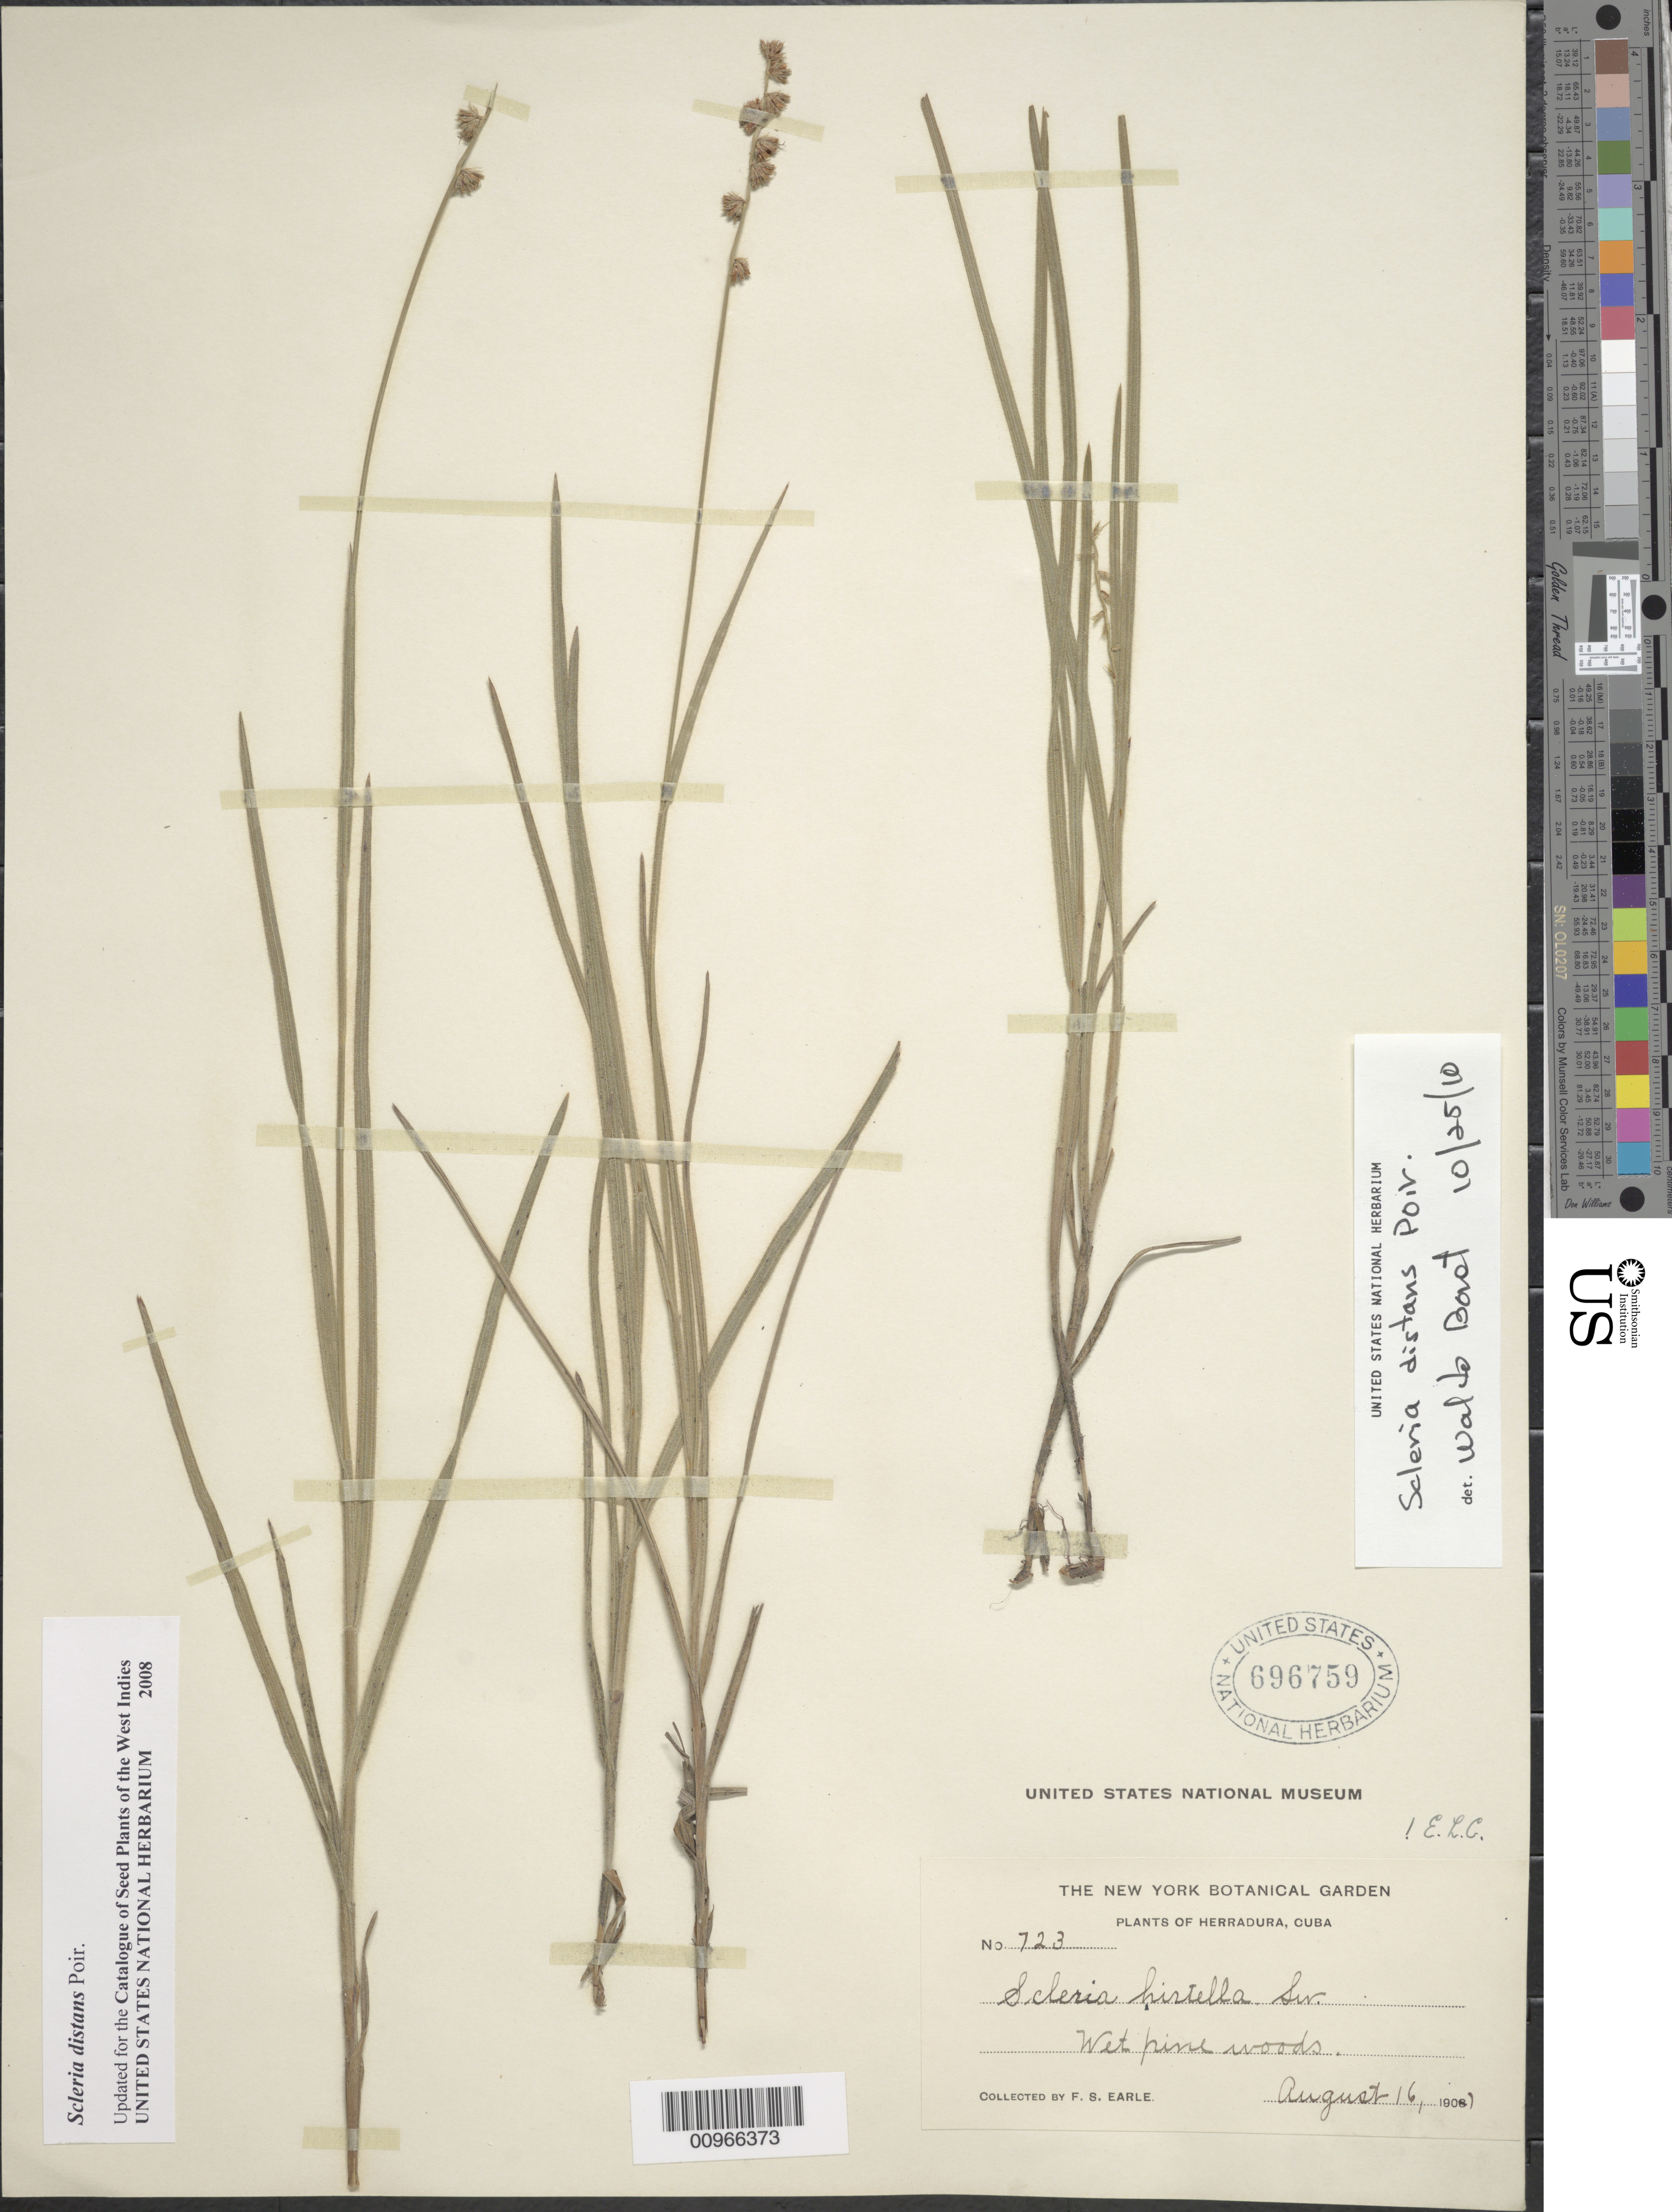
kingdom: Plantae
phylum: Tracheophyta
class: Liliopsida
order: Poales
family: Cyperaceae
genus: Scleria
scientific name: Scleria distans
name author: Poir.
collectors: F. S. Earle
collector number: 723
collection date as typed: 16 Aug 1901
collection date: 1901-08-16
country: Cuba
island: Cuba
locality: Herradura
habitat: Wet pine woods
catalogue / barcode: US 696759